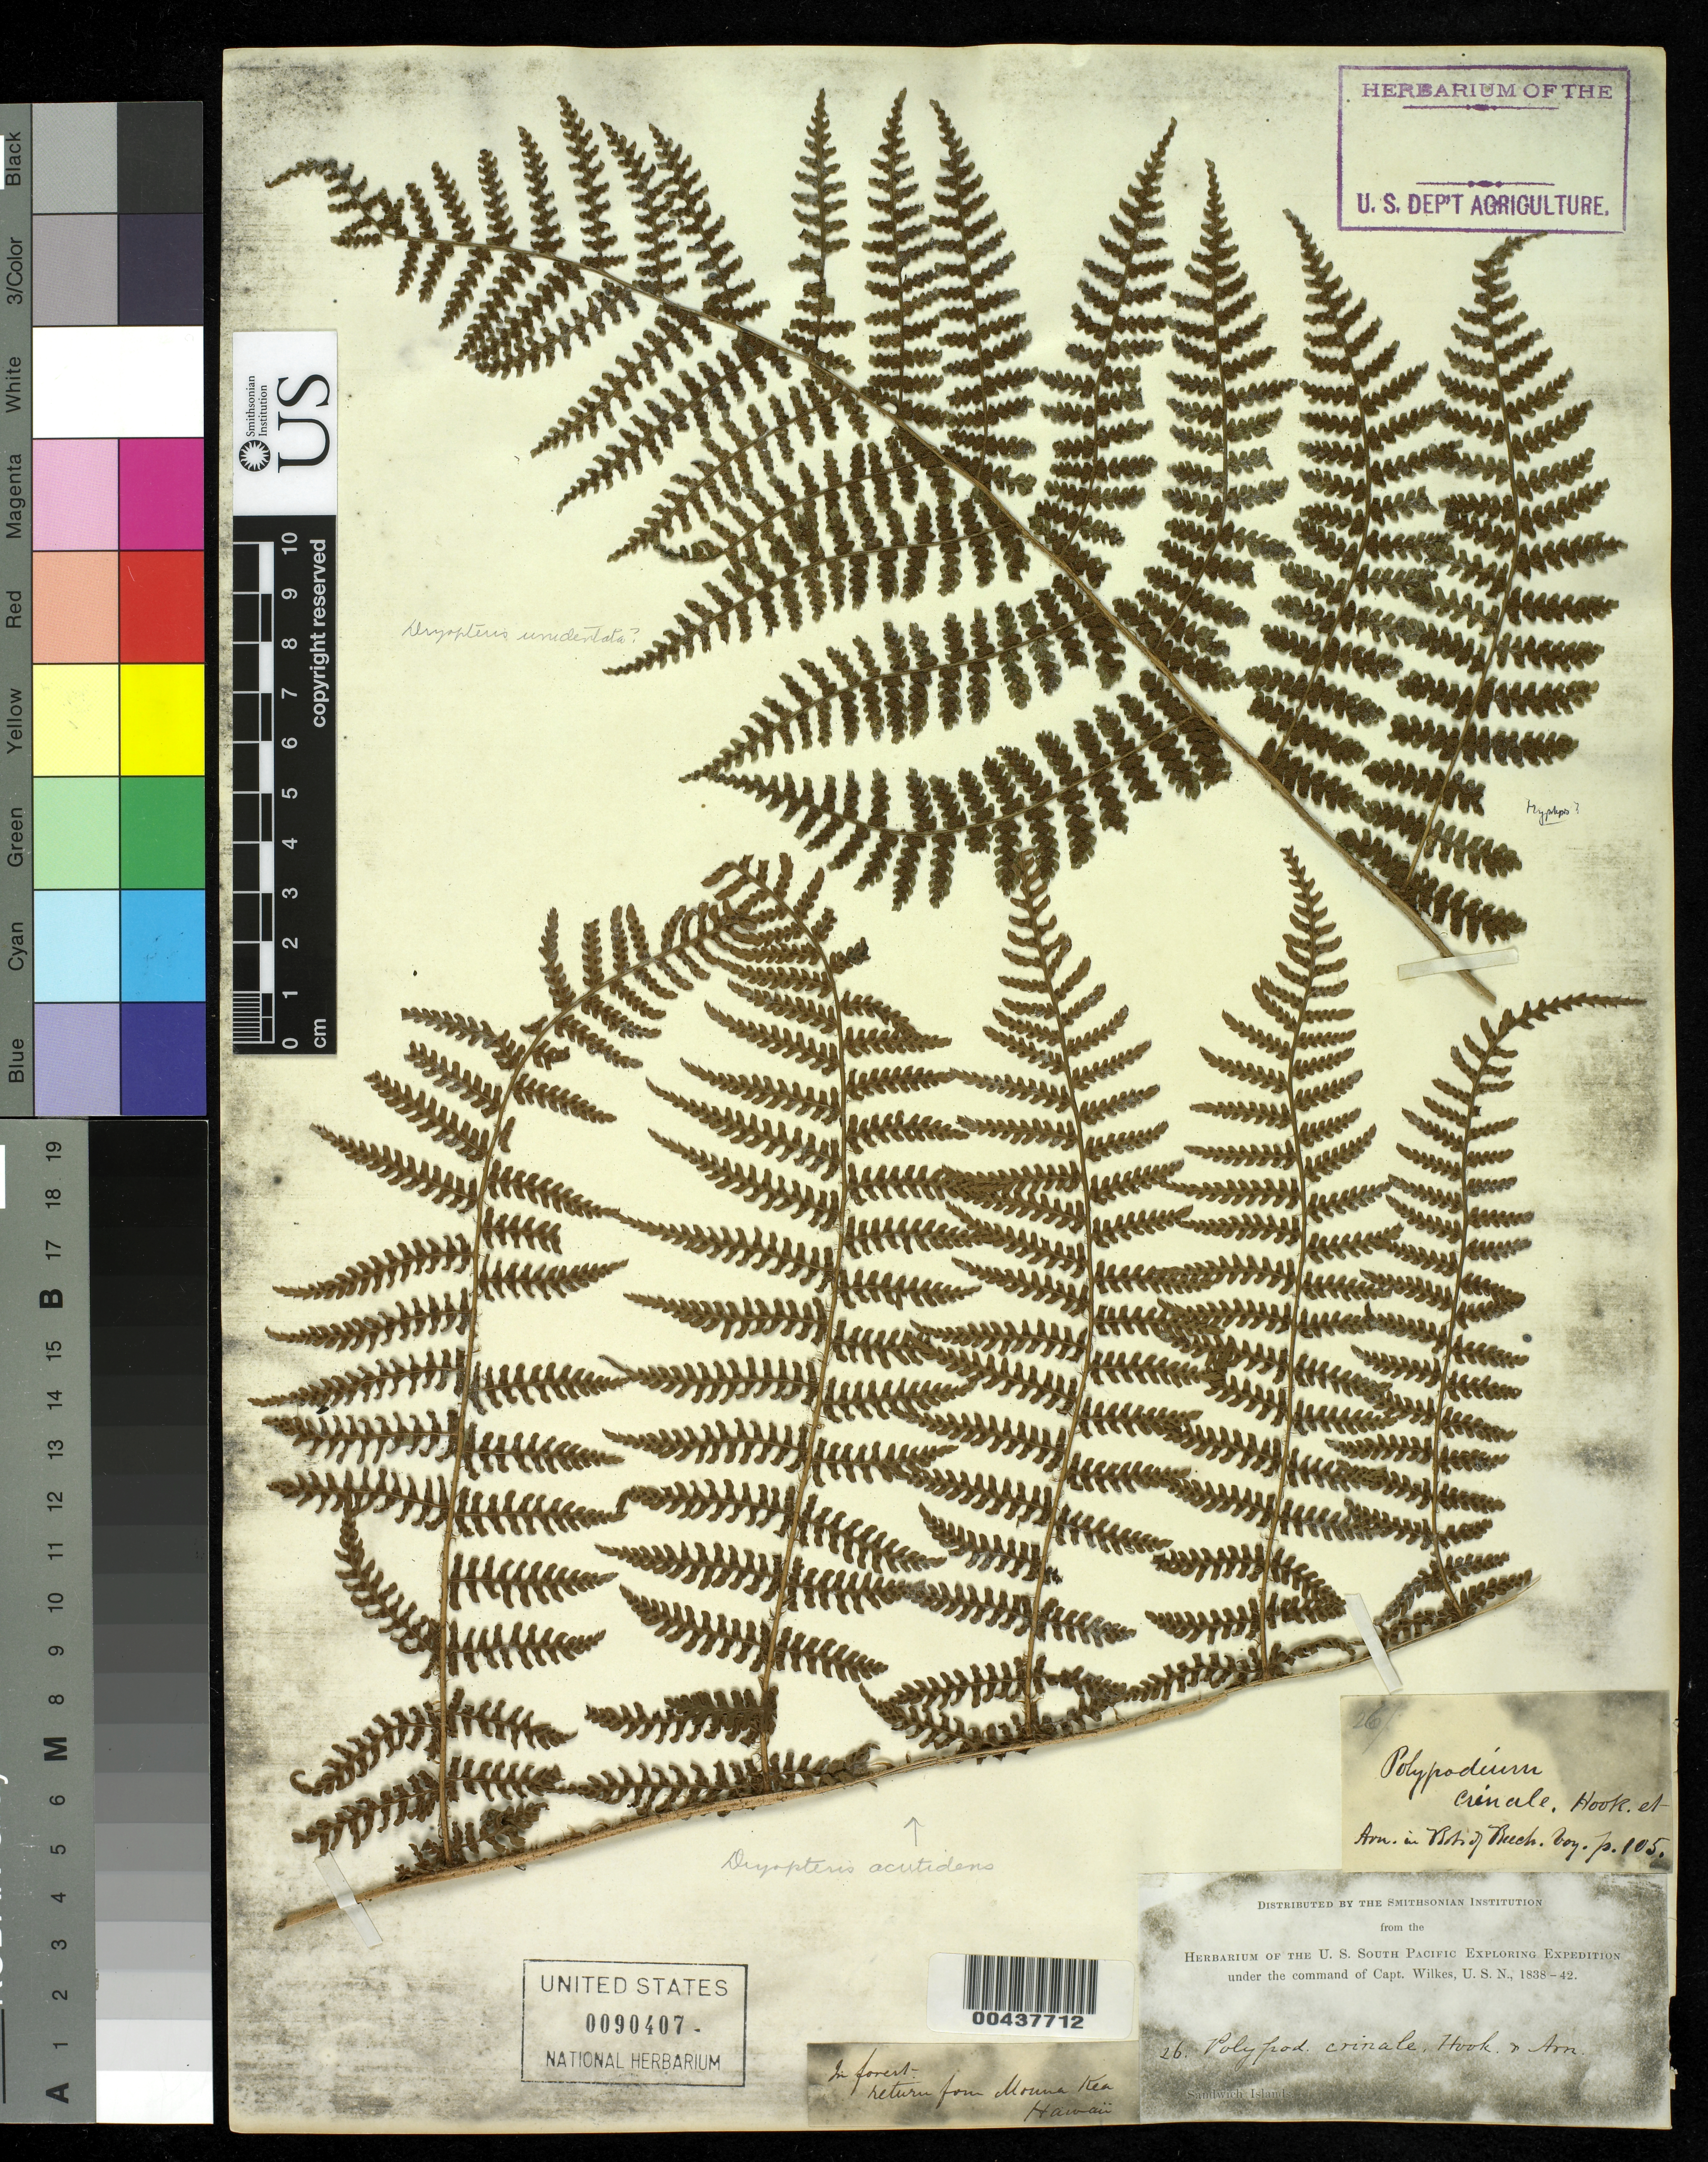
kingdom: Plantae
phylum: Tracheophyta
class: Polypodiopsida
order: Polypodiales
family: Dryopteridaceae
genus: Dryopteris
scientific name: Dryopteris acutidens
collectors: Wilkes Explor. Exped.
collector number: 26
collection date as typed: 1838 to -- --- 1842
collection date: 1838/1842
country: United States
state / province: Hawaii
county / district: Hawaii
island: Hawaii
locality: In forest, return from Mauna Kea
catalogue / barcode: US 90407